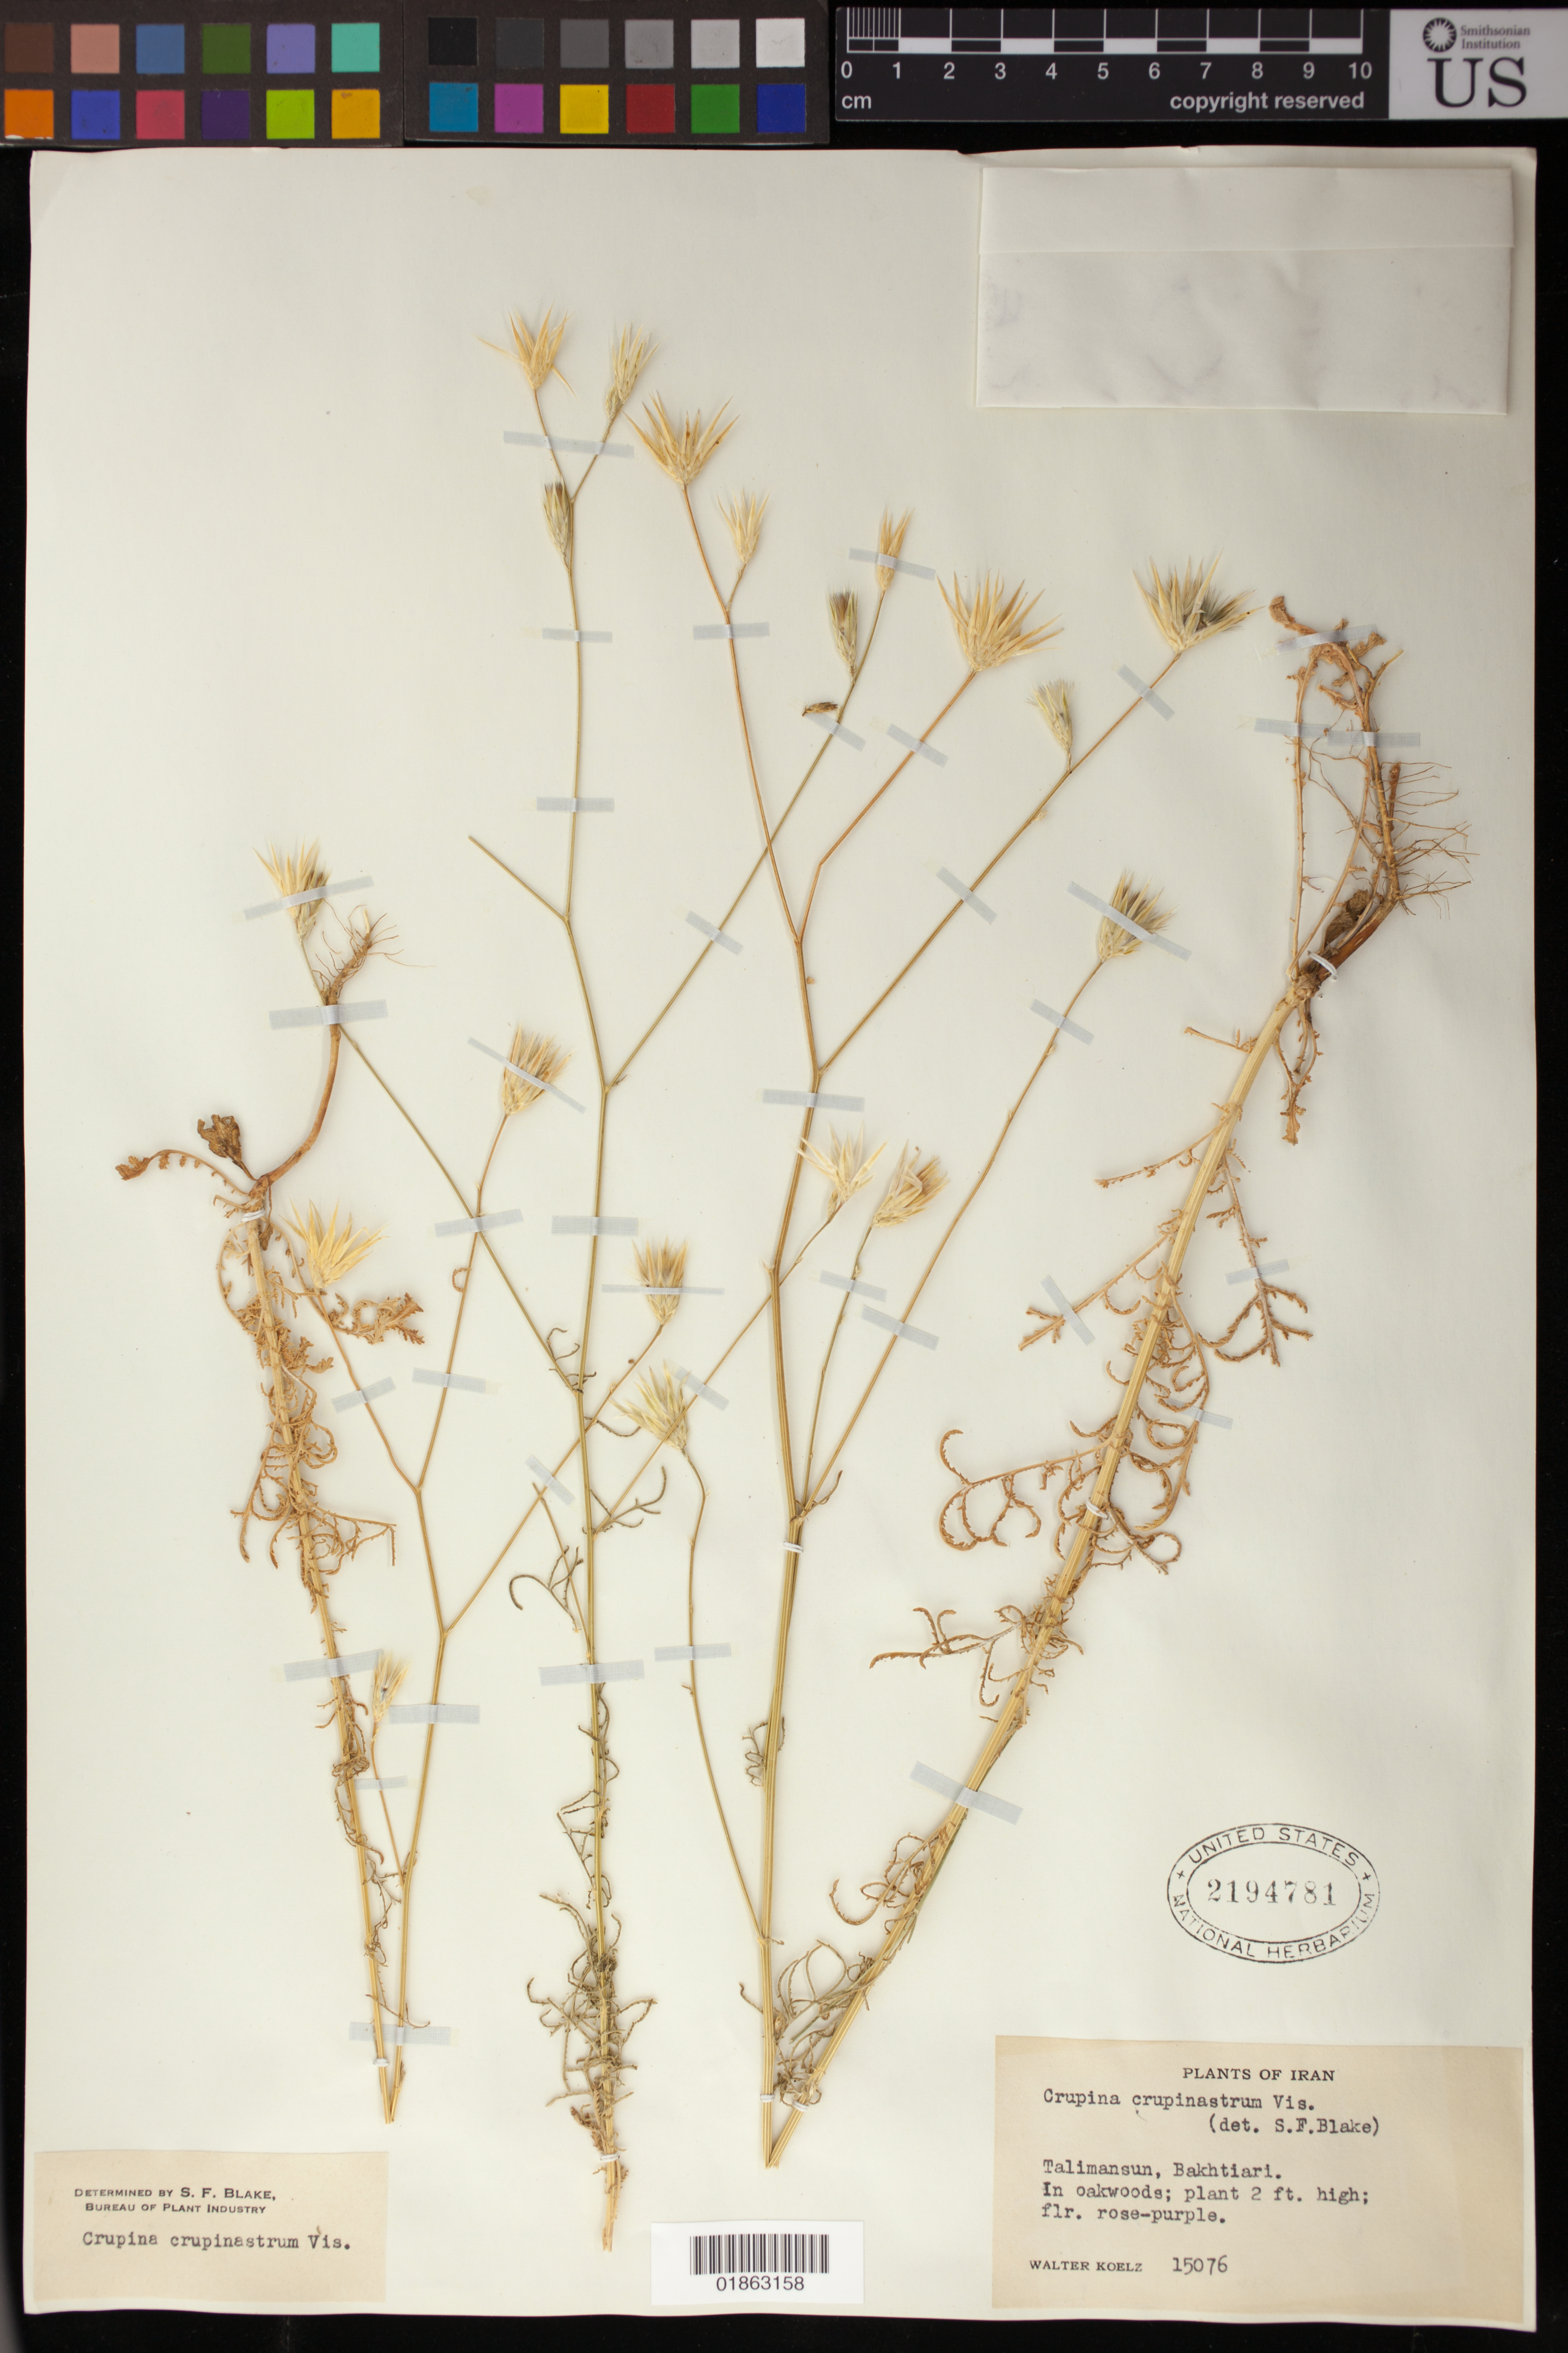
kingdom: Plantae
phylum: Tracheophyta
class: Magnoliopsida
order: Asterales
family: Asteraceae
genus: Crupina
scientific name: Crupina crupinastrum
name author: (Moris)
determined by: Blake, Sydney F.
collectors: W. N. Koelz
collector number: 15076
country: Iran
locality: Talimansun, Bakhtiari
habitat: In oakwoods;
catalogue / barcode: US 2194781